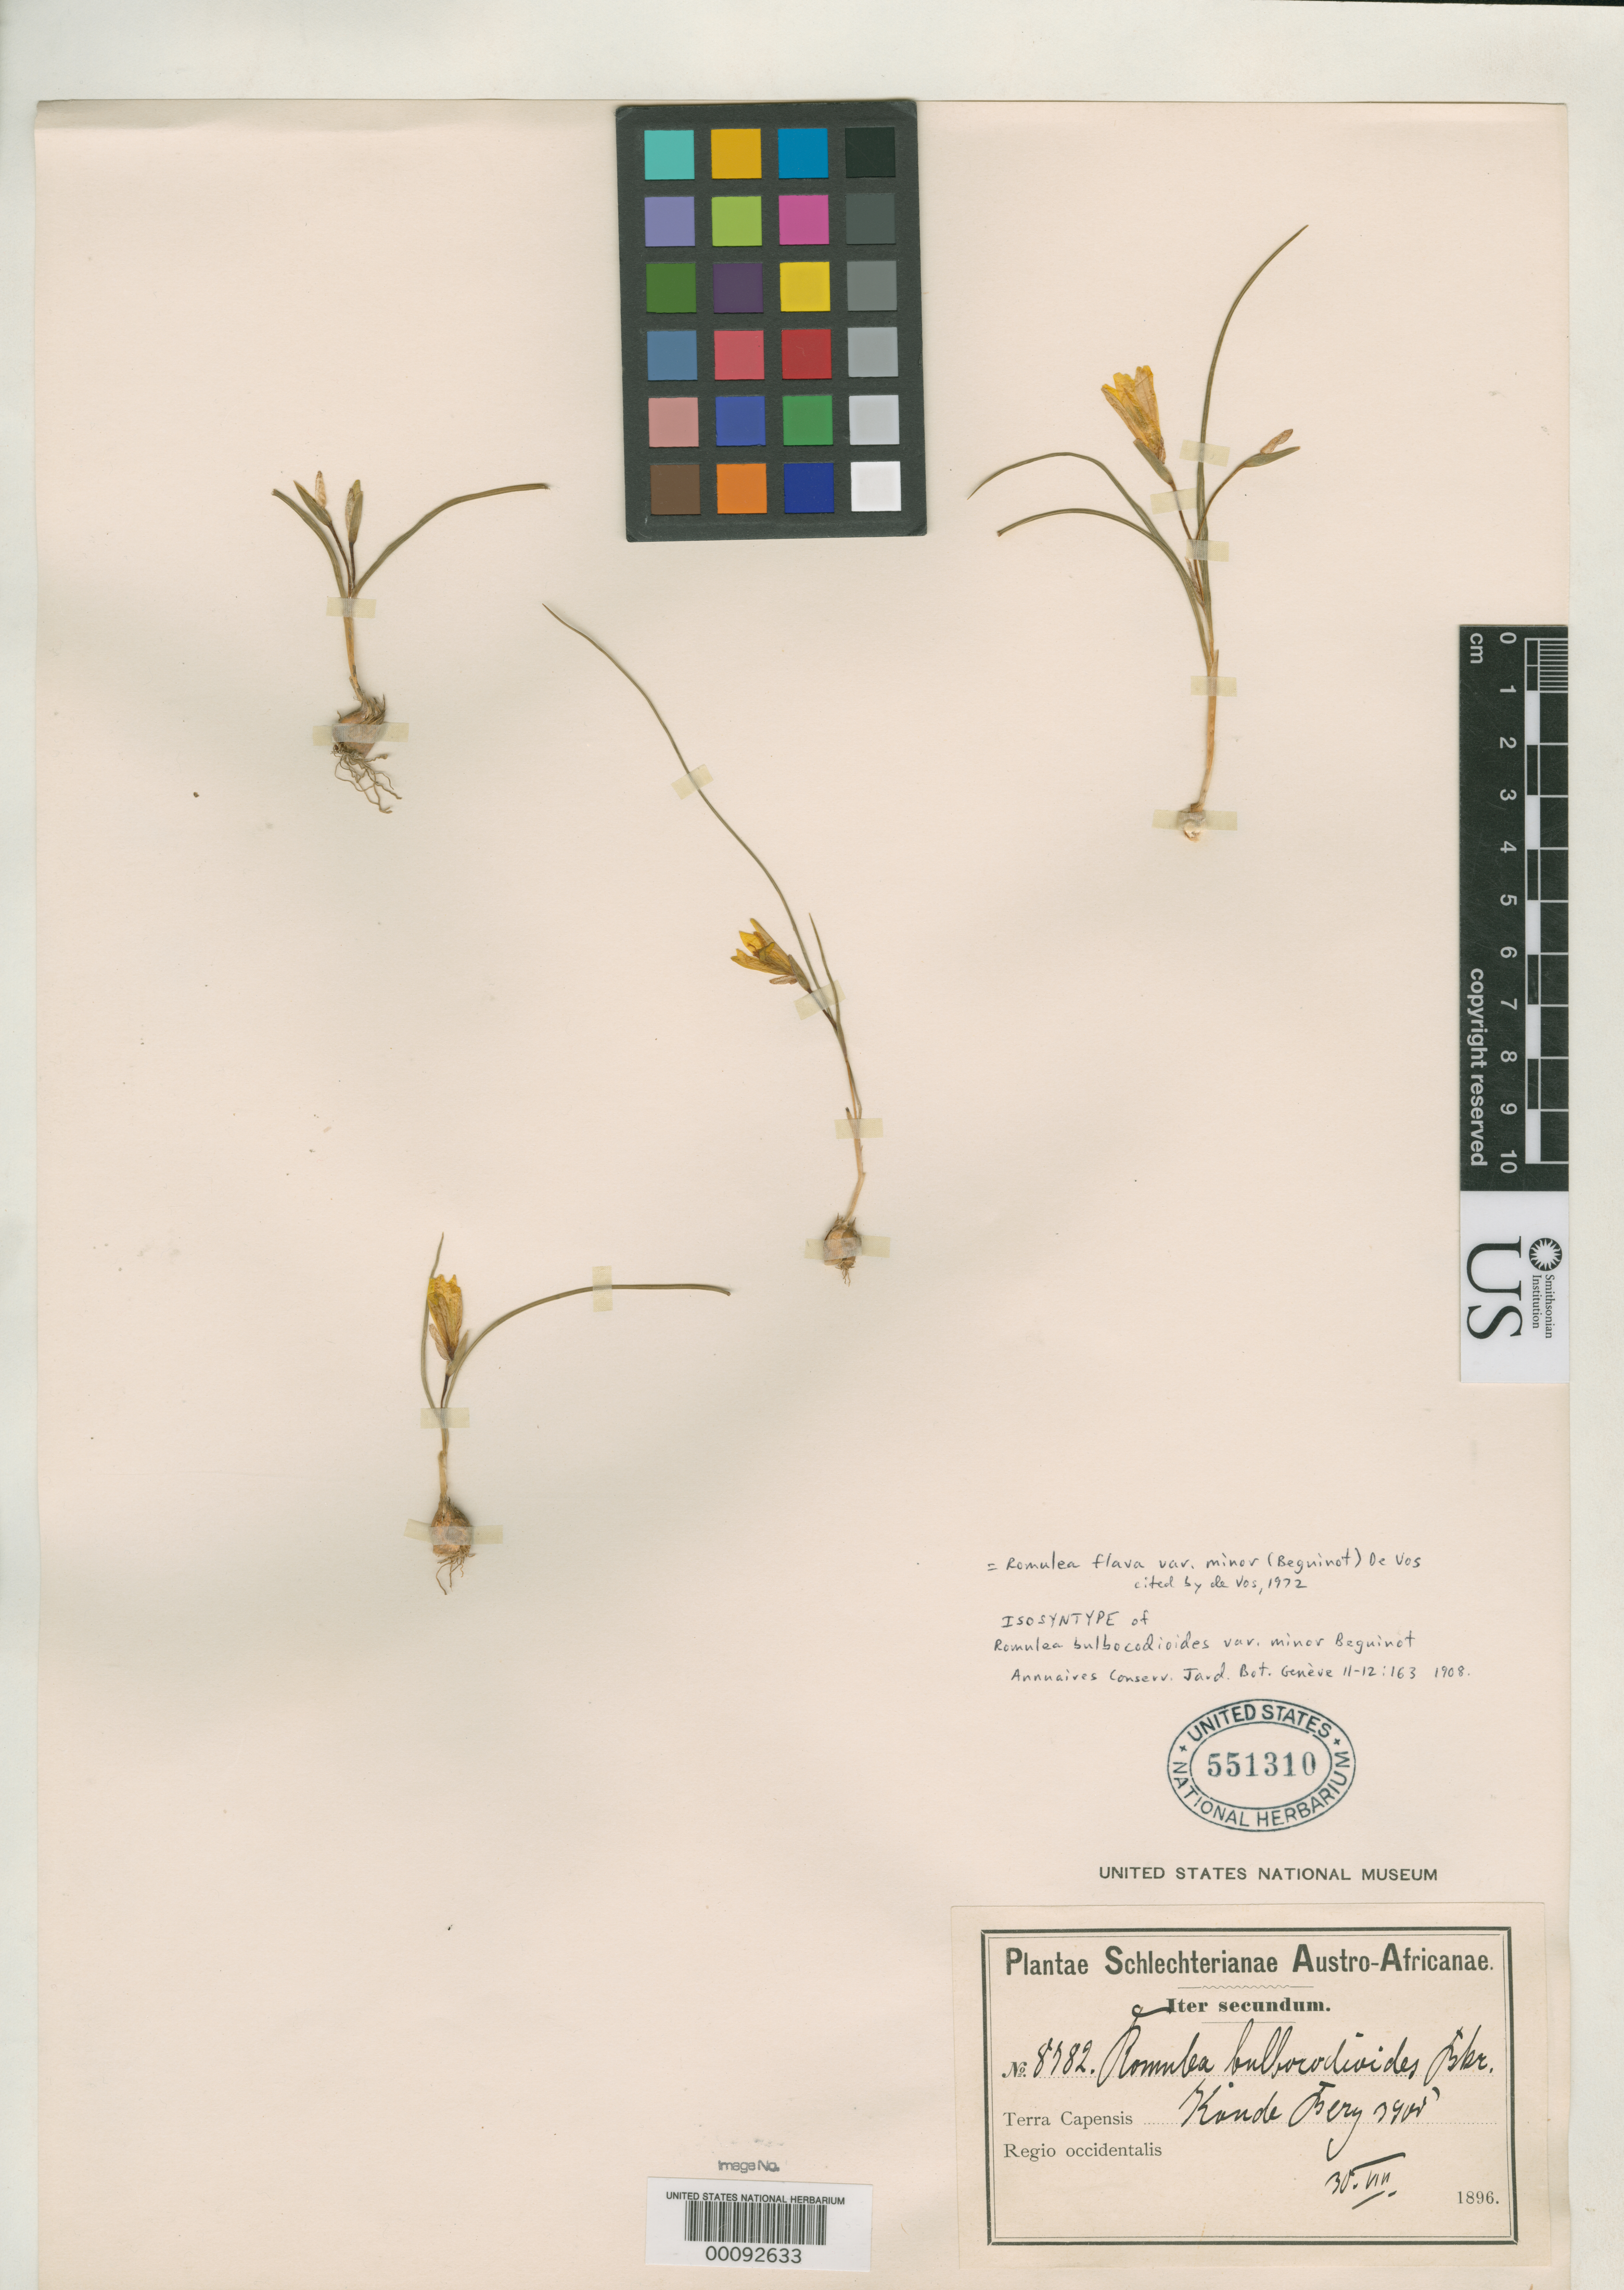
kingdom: Plantae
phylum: Tracheophyta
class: Liliopsida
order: Asparagales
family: Iridaceae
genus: Romulea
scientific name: Romulea bulbocodioides var. minor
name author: Bég.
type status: Isosyntype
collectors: F. R. R. Schlechter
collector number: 8782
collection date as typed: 30 Aug 1896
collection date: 1896-08-30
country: South Africa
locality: Kondeberg; alt. 3900 ft.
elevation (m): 1189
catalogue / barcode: US 551310